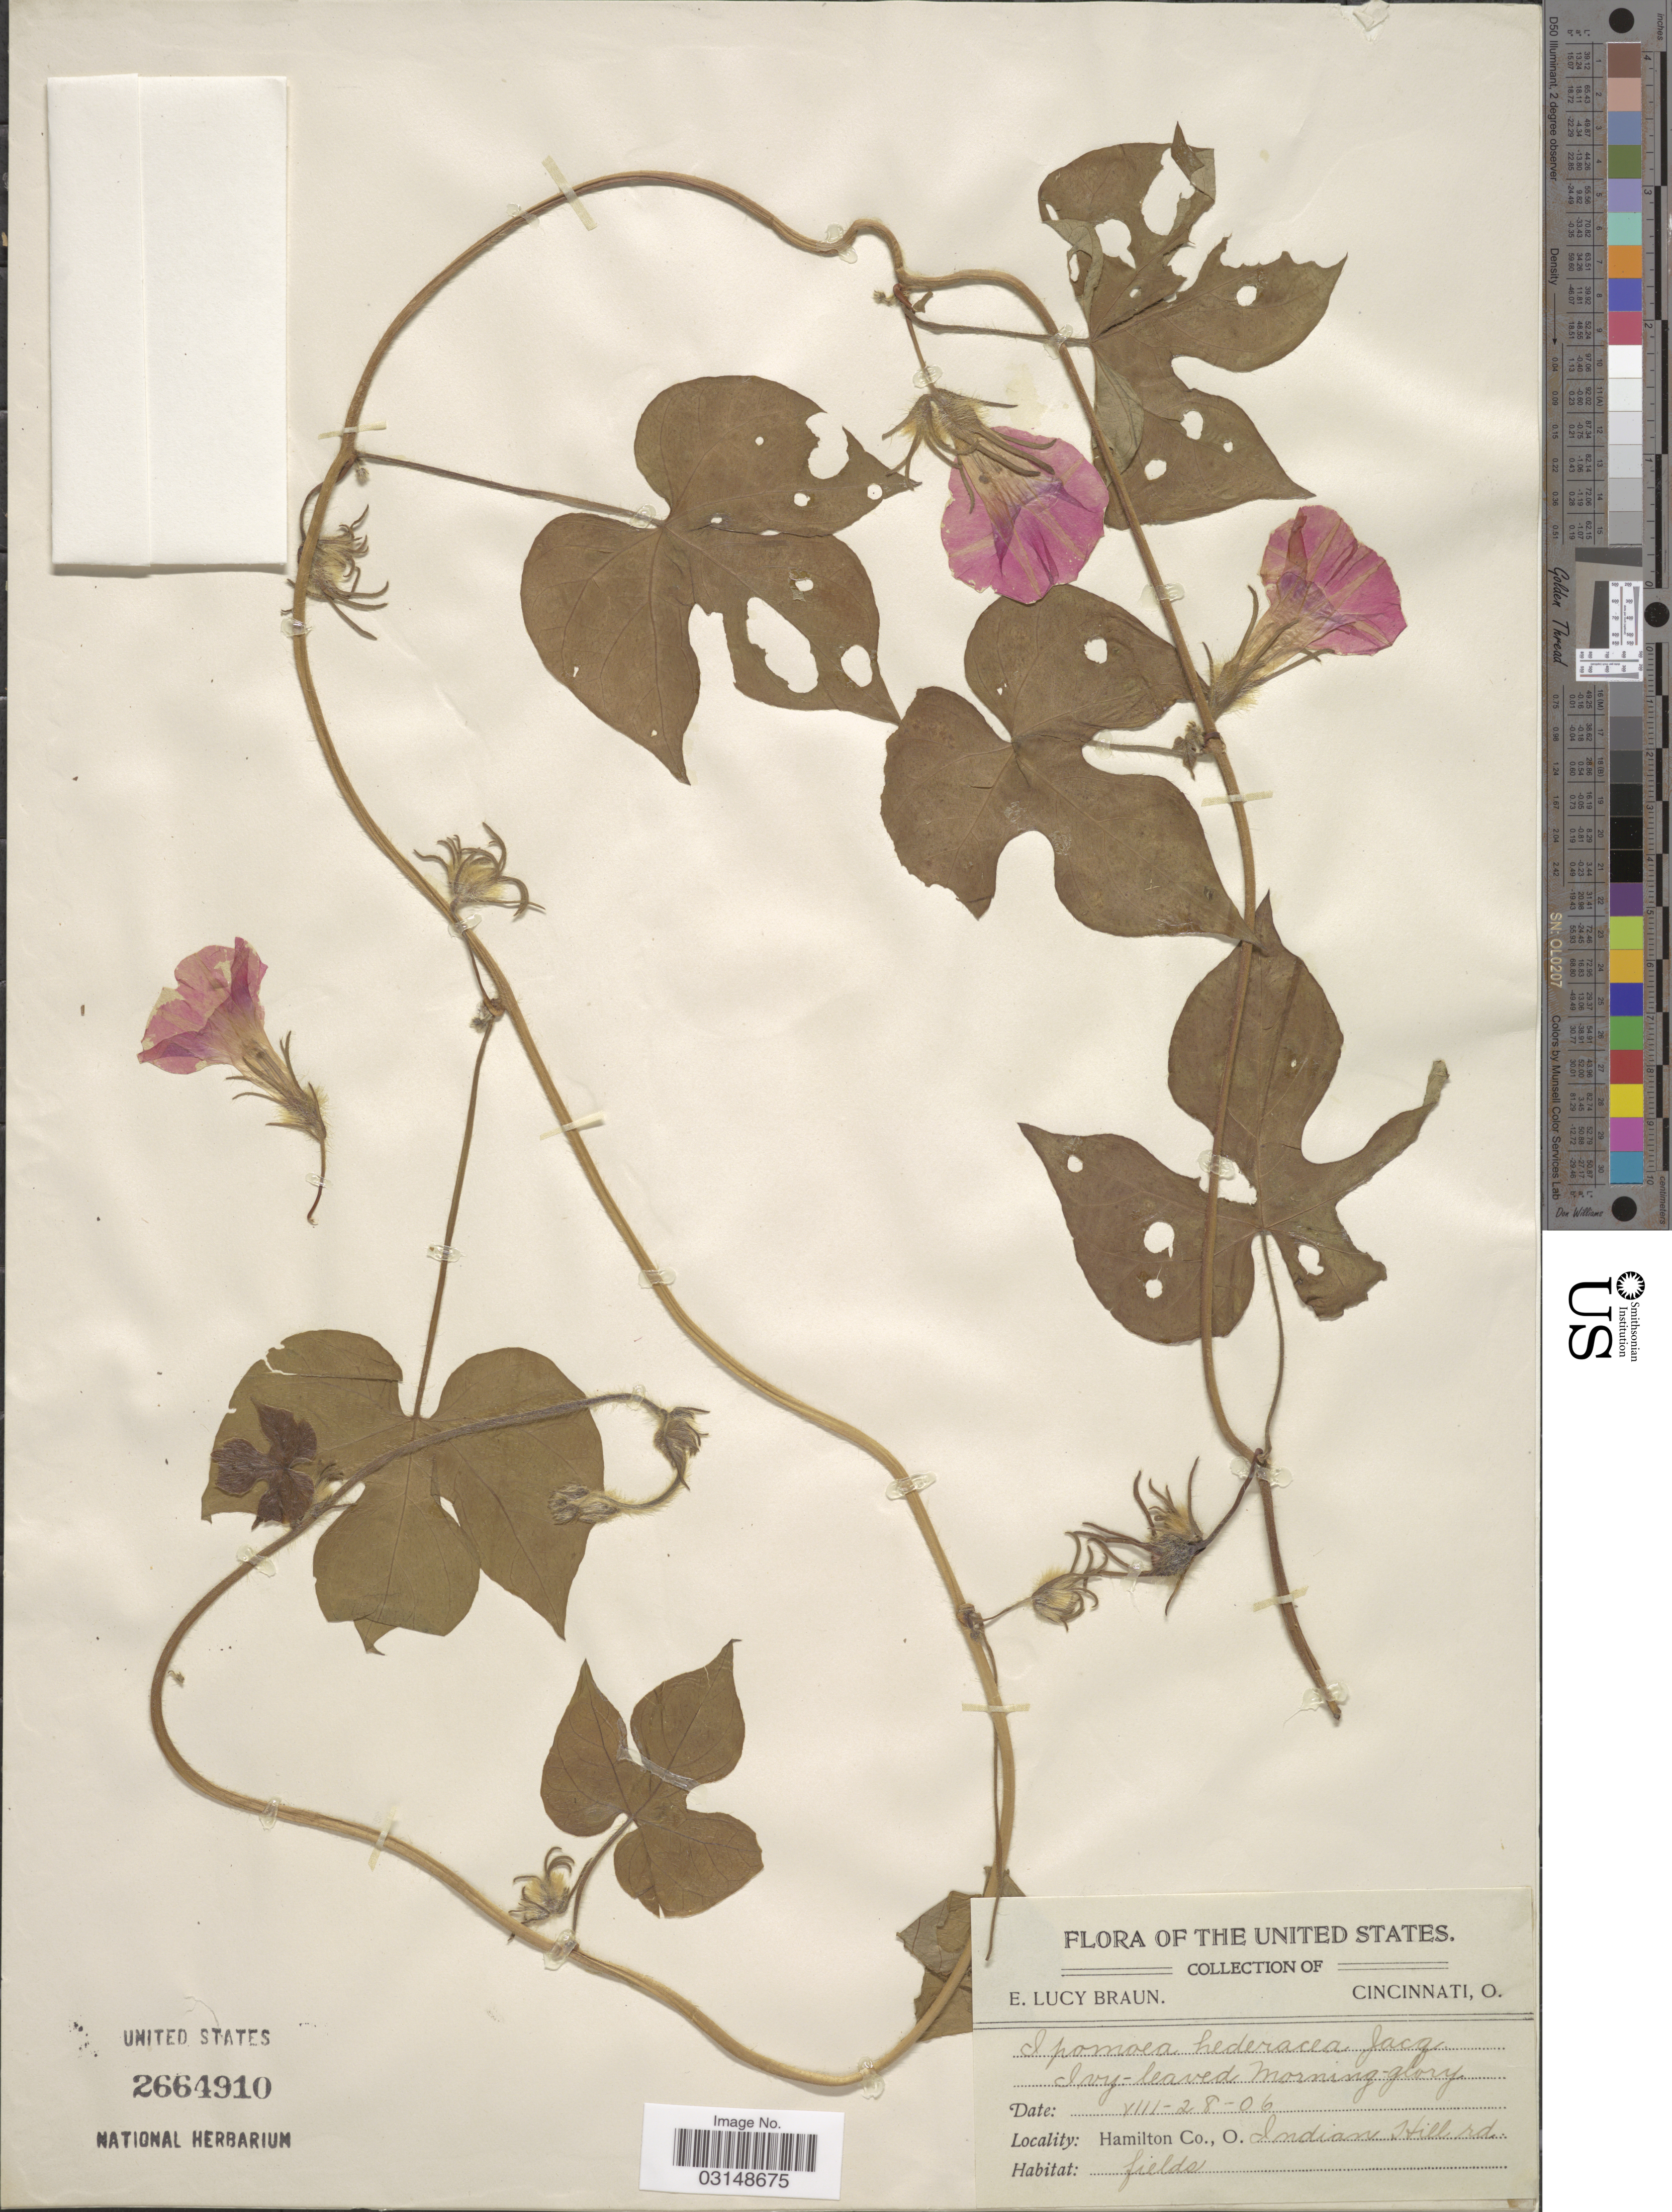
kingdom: Plantae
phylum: Tracheophyta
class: Magnoliopsida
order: Solanales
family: Convolvulaceae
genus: Ipomoea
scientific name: Ipomoea hederacea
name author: Jacq.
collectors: E. L. Braun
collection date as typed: Transcribed d/m/y: 28/8/6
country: United States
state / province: Ohio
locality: Hamilton Co., O., Indian Hill rd.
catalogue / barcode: US 2664910